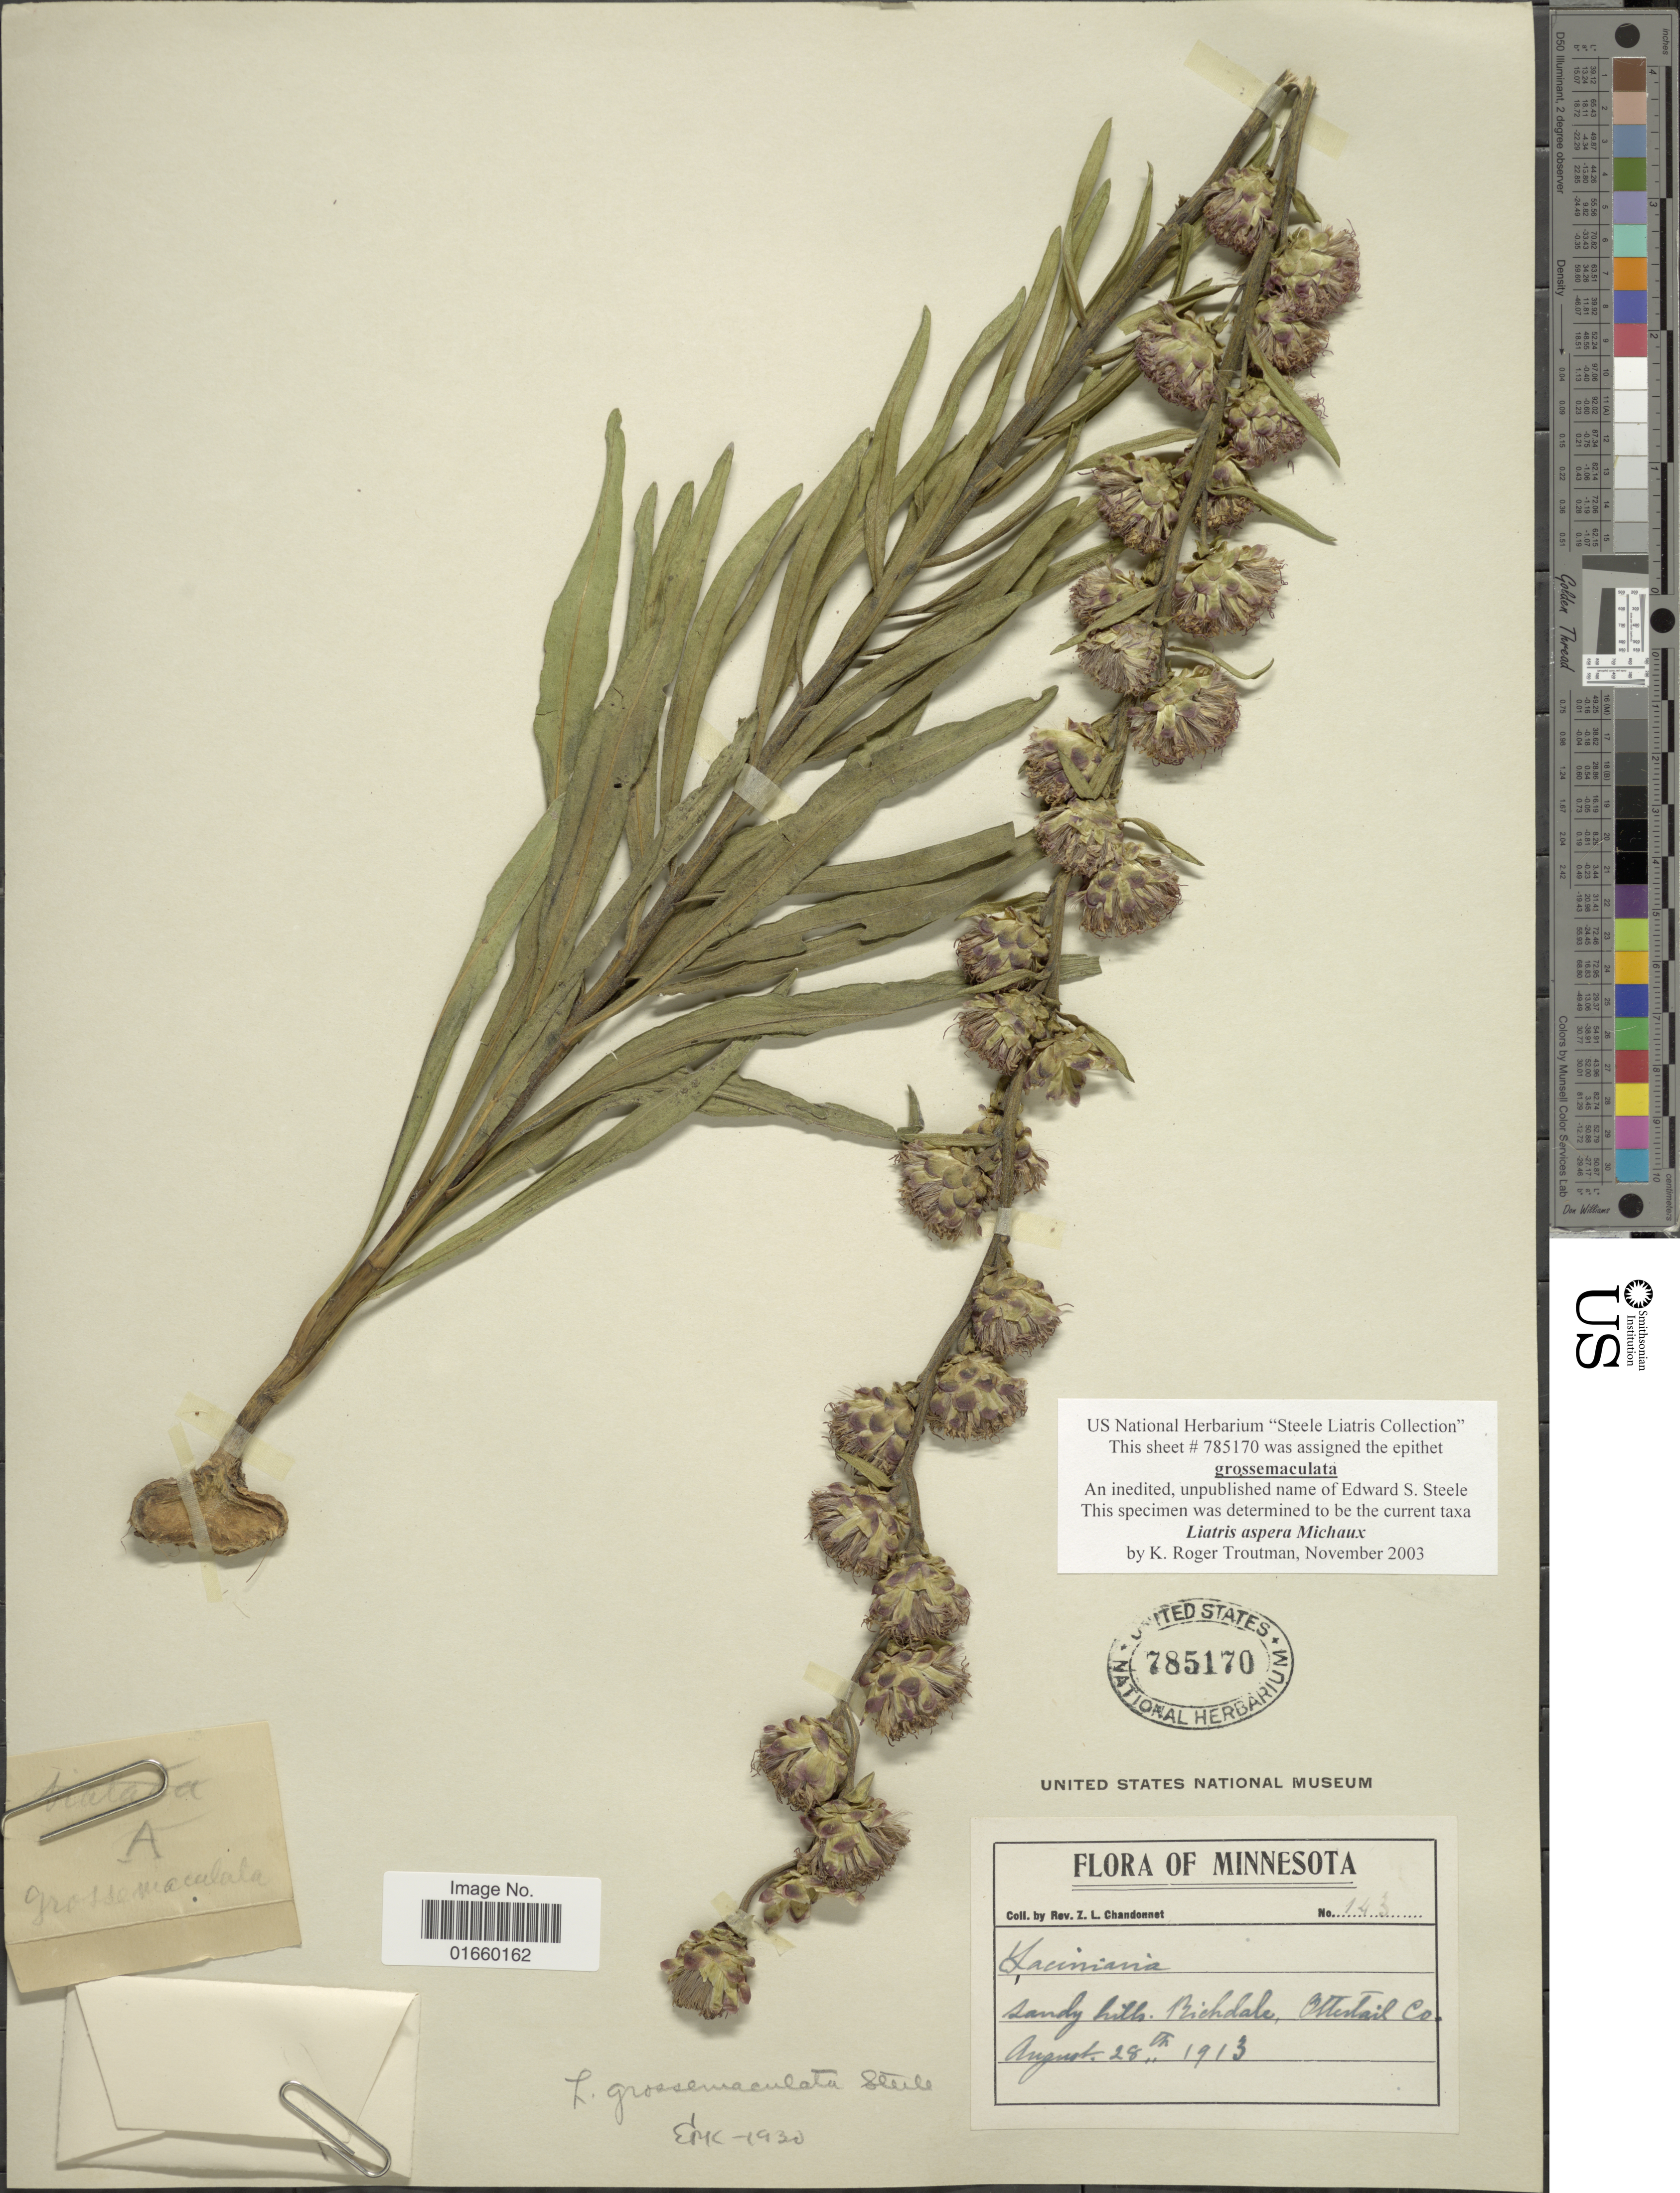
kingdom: Plantae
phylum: Tracheophyta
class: Magnoliopsida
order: Asterales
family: Asteraceae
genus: Liatris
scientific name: Liatris aspera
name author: Michx.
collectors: Z. Chandonnet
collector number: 143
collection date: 1913-08-28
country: United States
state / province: Minnesota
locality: Sandy hills, Richdale, Ottertail Co.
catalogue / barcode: US 785170